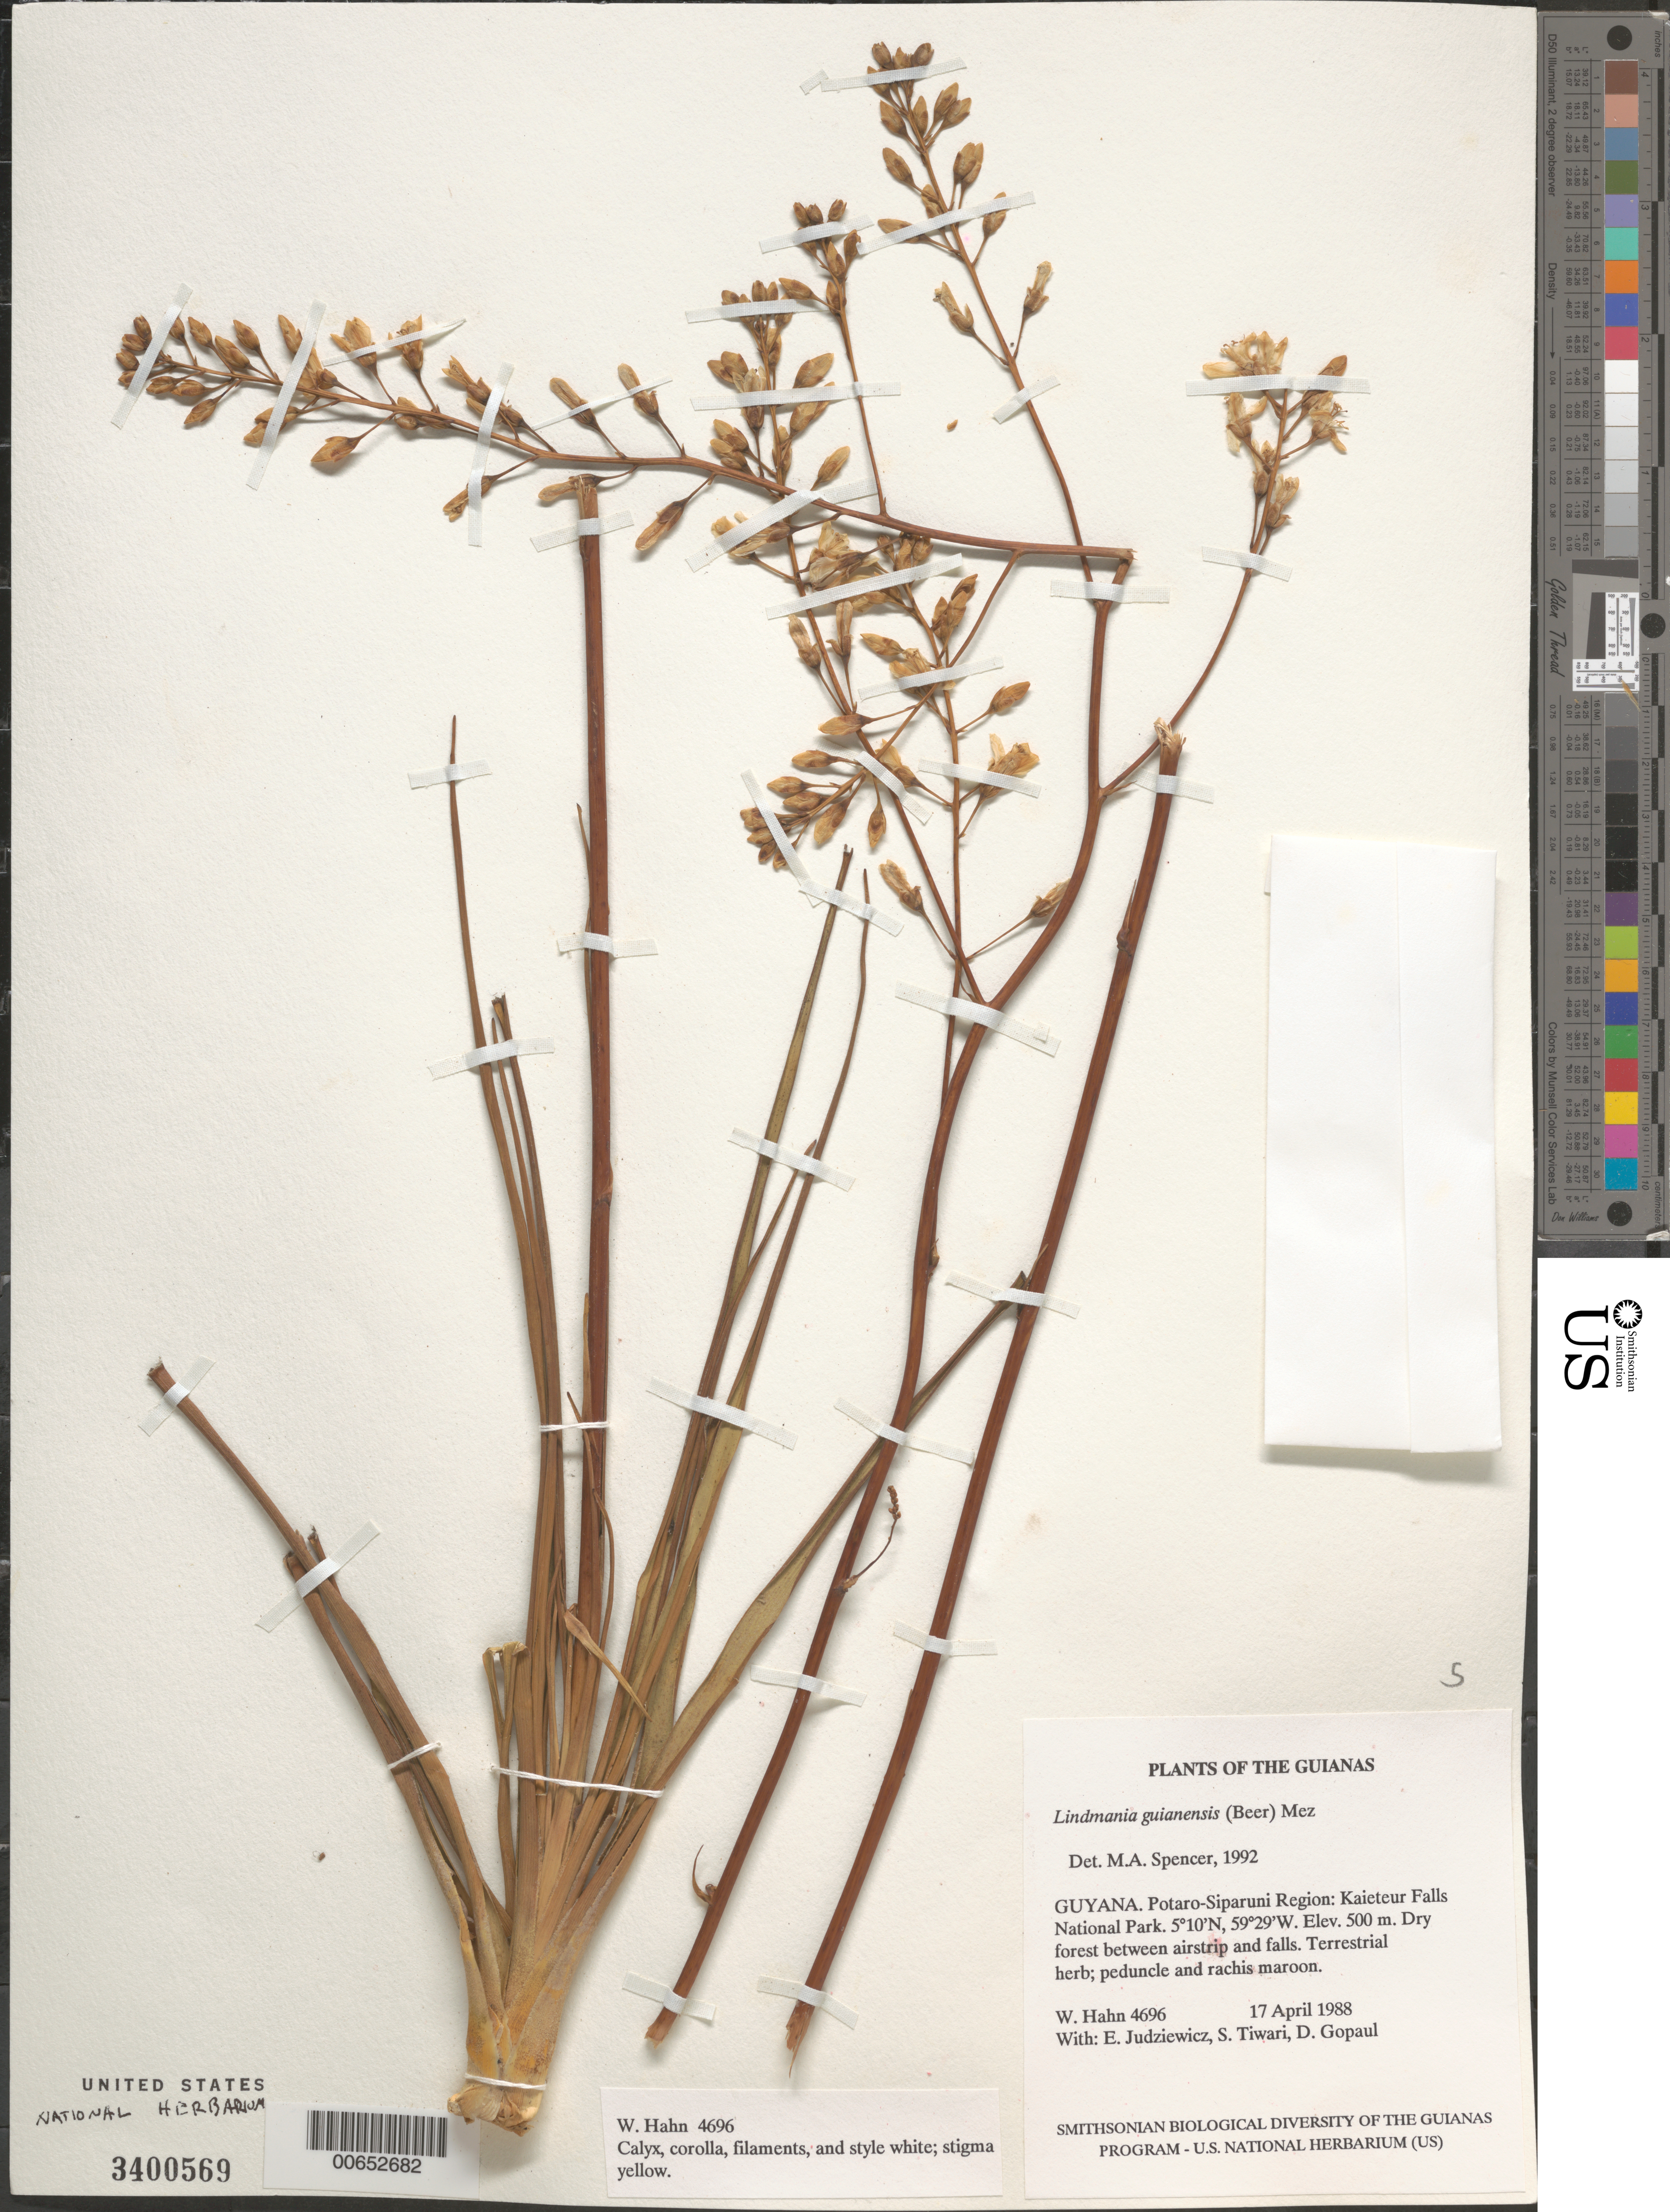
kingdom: Plantae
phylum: Tracheophyta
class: Liliopsida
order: Poales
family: Bromeliaceae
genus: Lindmania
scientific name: Lindmania guianensis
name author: (Beer) Mez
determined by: Spencer, M. A.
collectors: W. Hahn, E. J. Judziewicz, S. Tiwari & D. Gopaul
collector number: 4696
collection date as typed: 17 April 1988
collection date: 1988-04-17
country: Guyana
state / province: Potaro-Siparuni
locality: Kaieteur Falls National Park. Between airstrip and falls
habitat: Dry forest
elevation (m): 500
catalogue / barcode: US 3400569